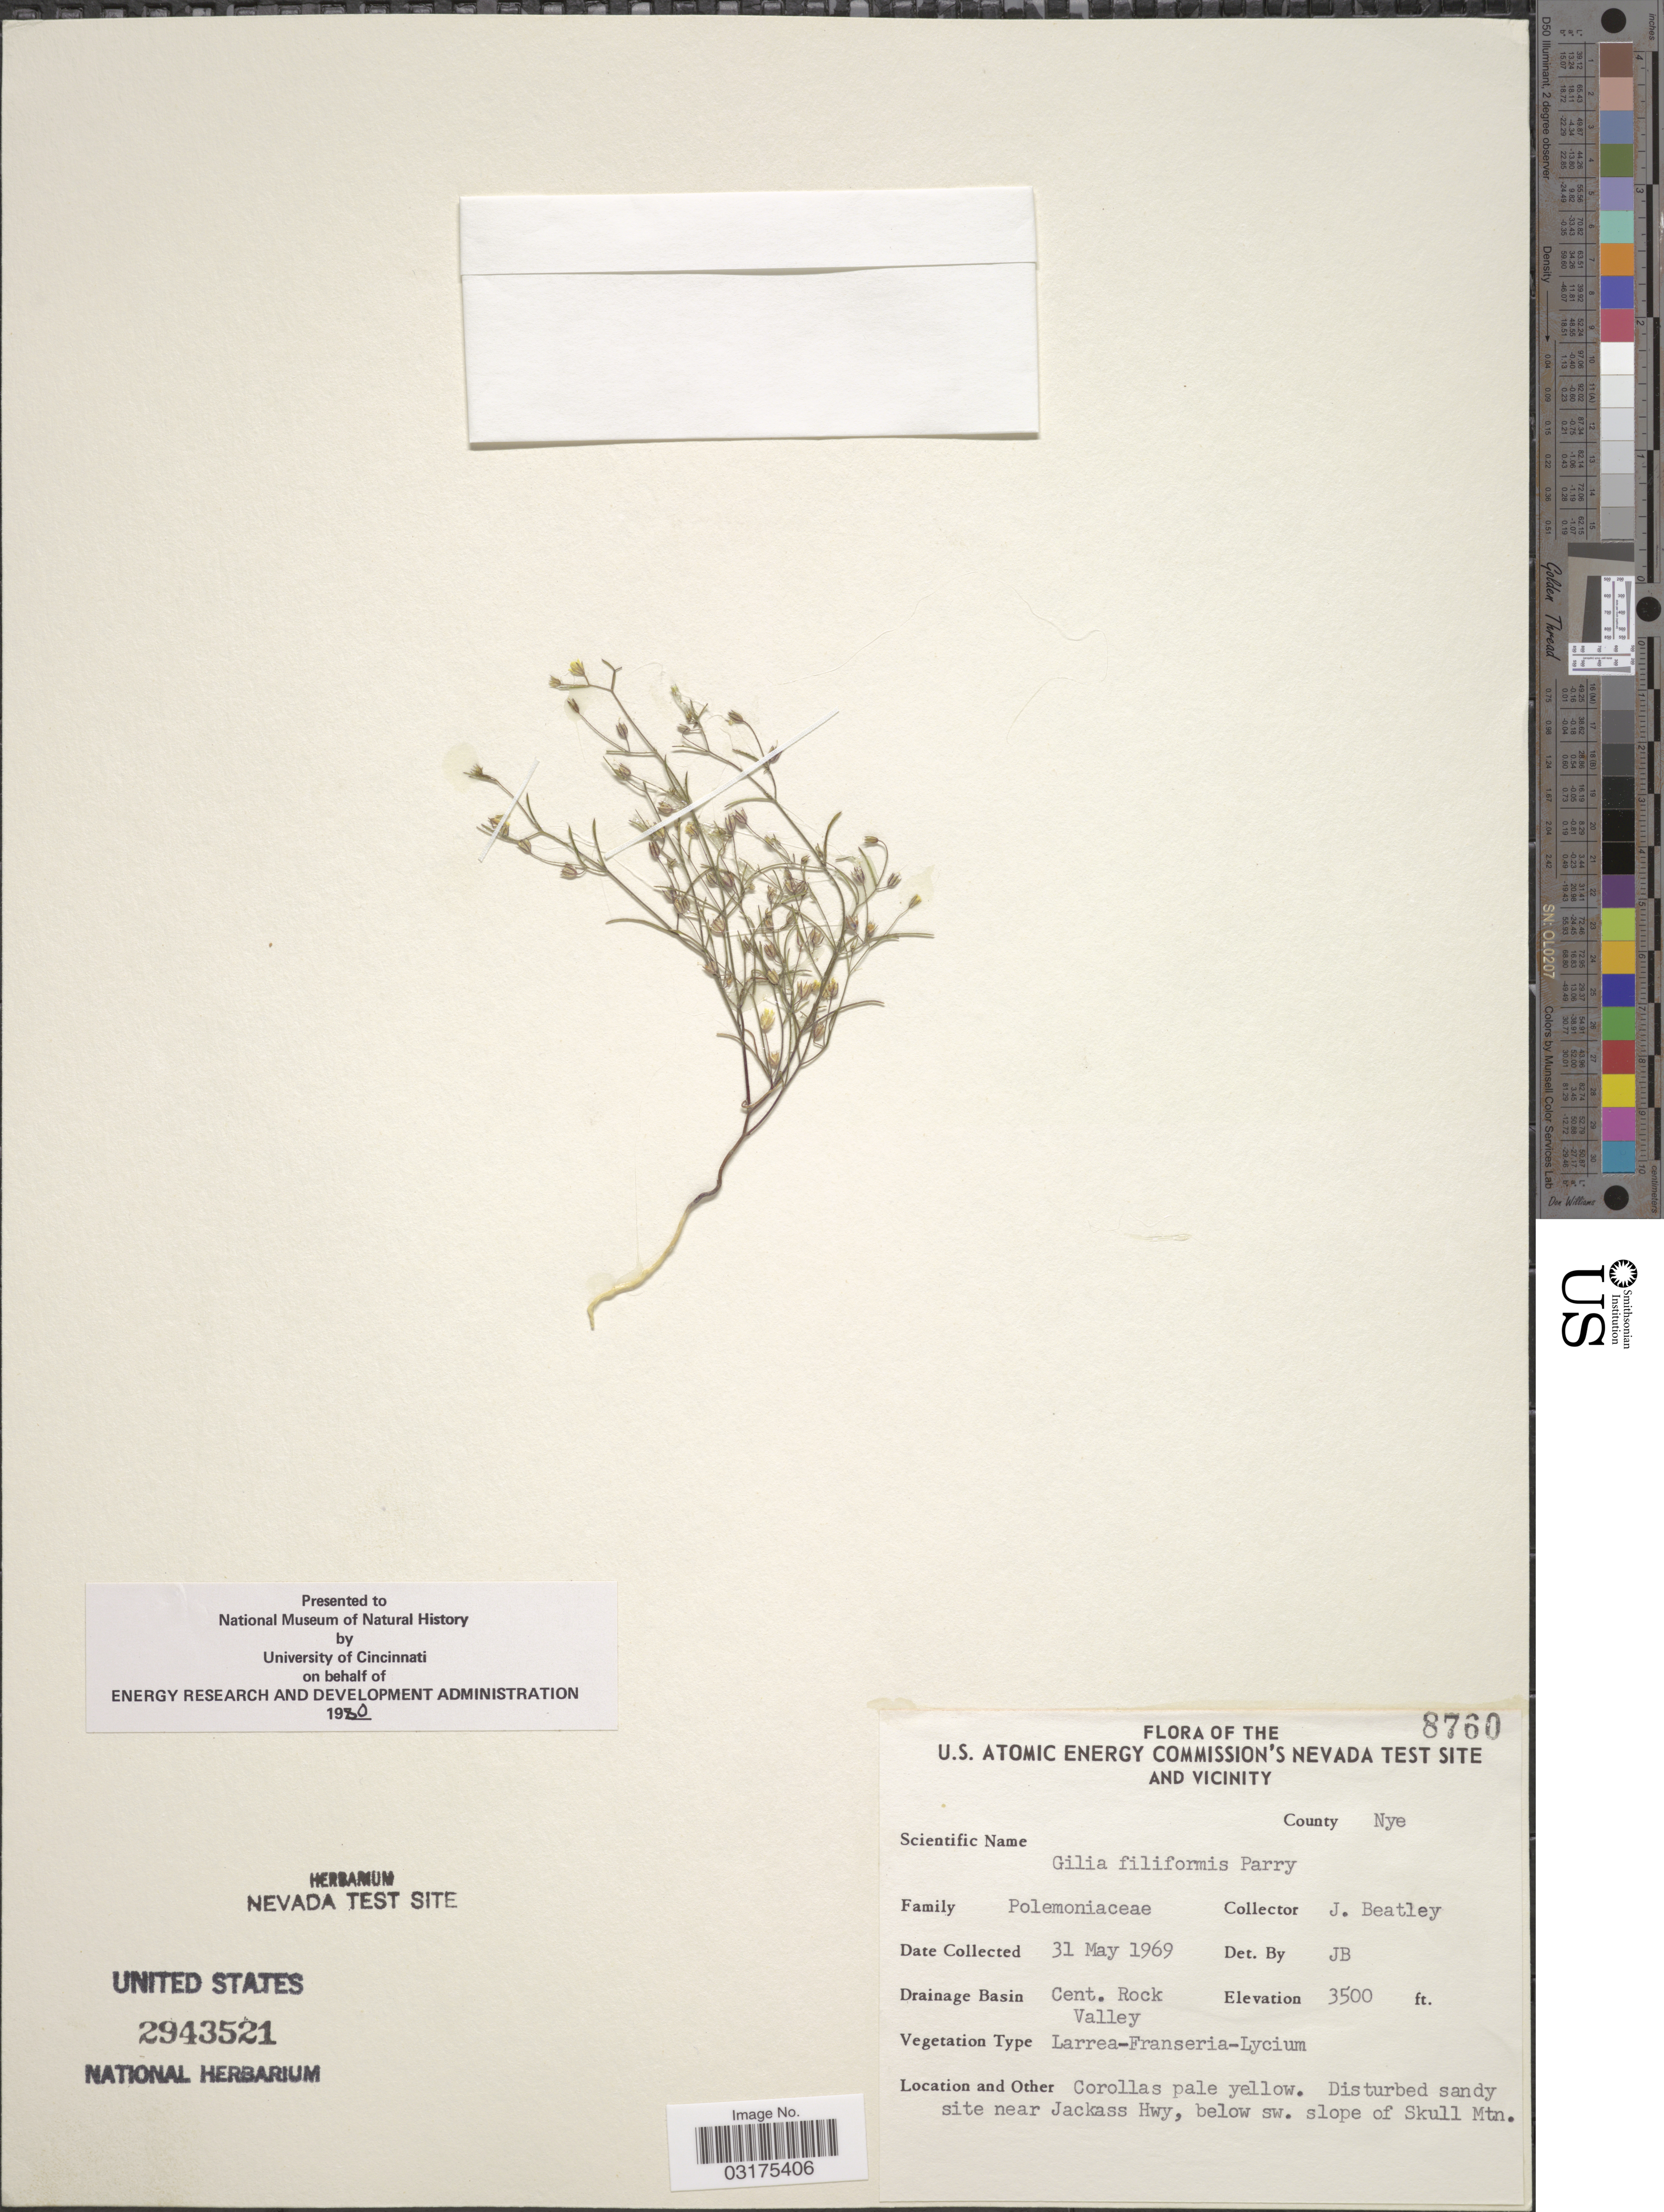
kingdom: Plantae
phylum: Tracheophyta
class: Magnoliopsida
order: Ericales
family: Polemoniaceae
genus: Linanthus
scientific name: Linanthus filiformis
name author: (Parry ex A. Gray) J.M. Porter & L.A. Johnson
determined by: Strong, Mark T., (BOT), Smithsonian Institution - National Museum of Natural History (UNITED STATES)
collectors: J. C. Beatley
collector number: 8760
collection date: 1969-05-31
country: United States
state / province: Nevada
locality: The U.S. Atomic Energy Commission's Nevada Test Site And Vicinity, County Nye, Drainage Basin Cent. Rock Valley, Disturbed sandy site near Jackass Hwy, below sw. slope of skull Mtn.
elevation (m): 1067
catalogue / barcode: US 2943521